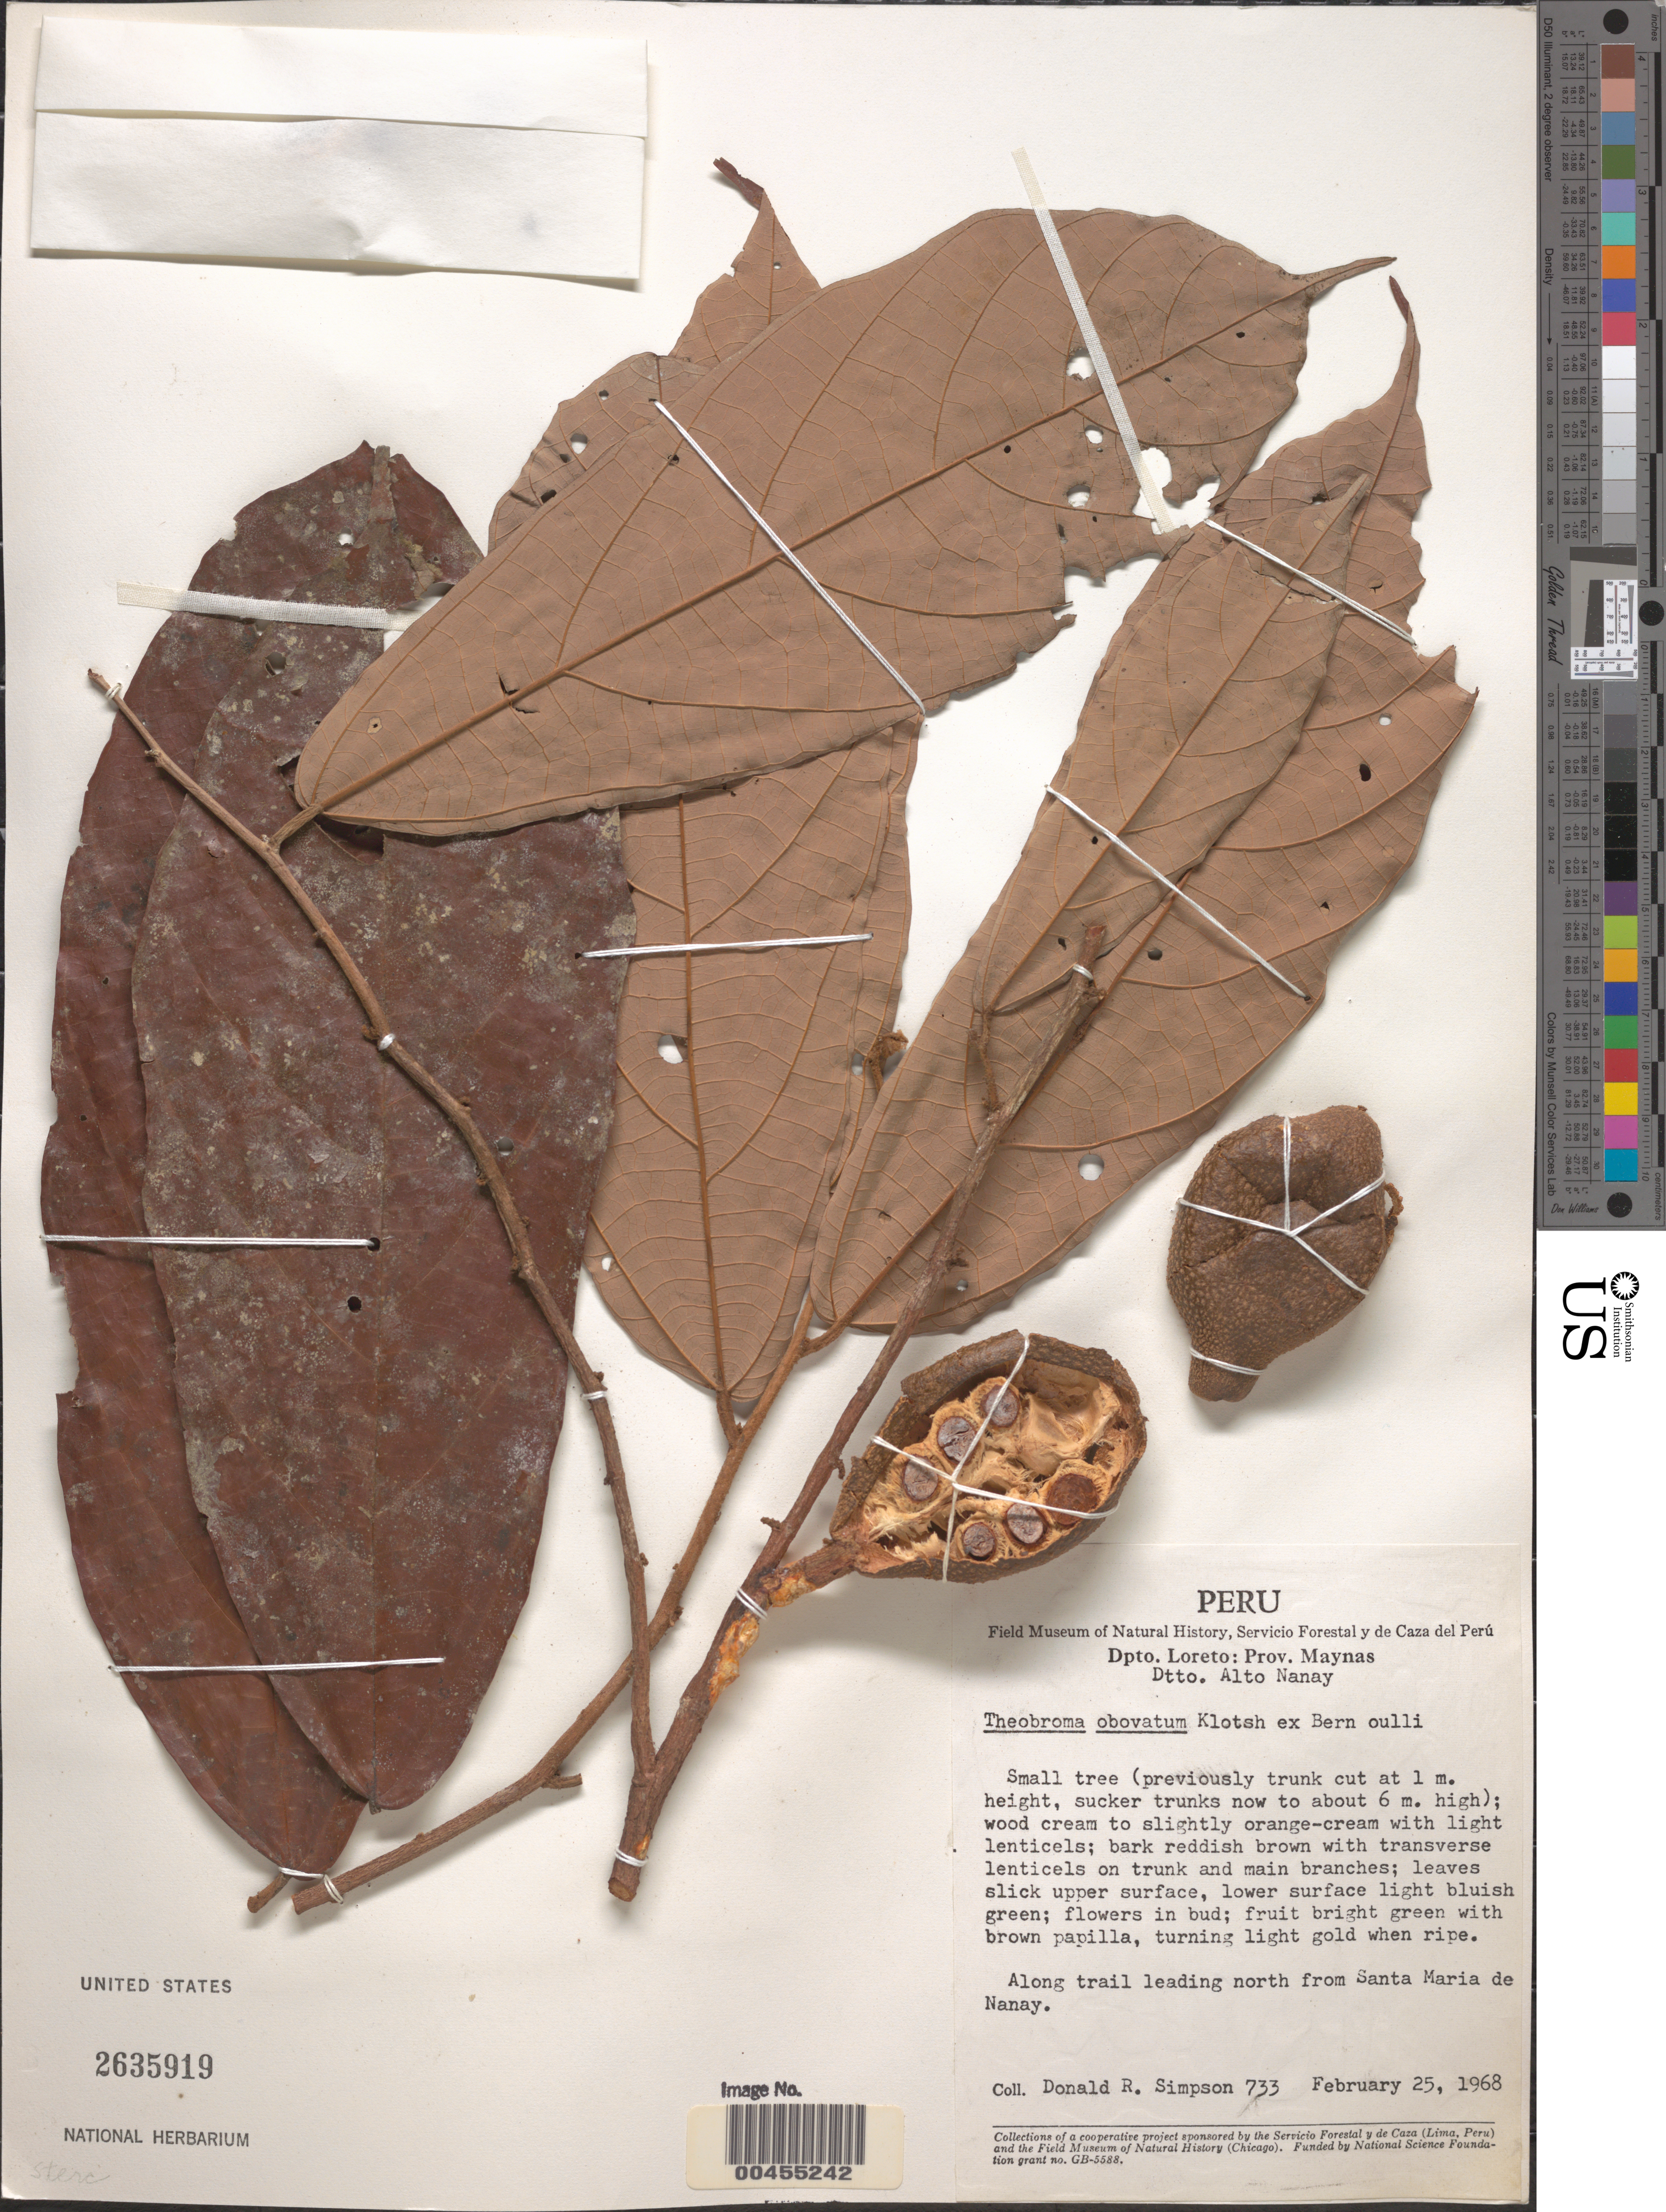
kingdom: Plantae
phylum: Tracheophyta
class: Magnoliopsida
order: Malvales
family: Malvaceae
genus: Theobroma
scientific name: Theobroma obovatum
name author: Klotzsch ex Bernoulli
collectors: D. R. Simpson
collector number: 733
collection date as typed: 25 Feb 1968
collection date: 1968-02-25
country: Peru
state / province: Loreto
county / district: Maynas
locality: trail leading N from Santa Maria de Nanay, Dtto Alto Nanay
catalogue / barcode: US 2635919